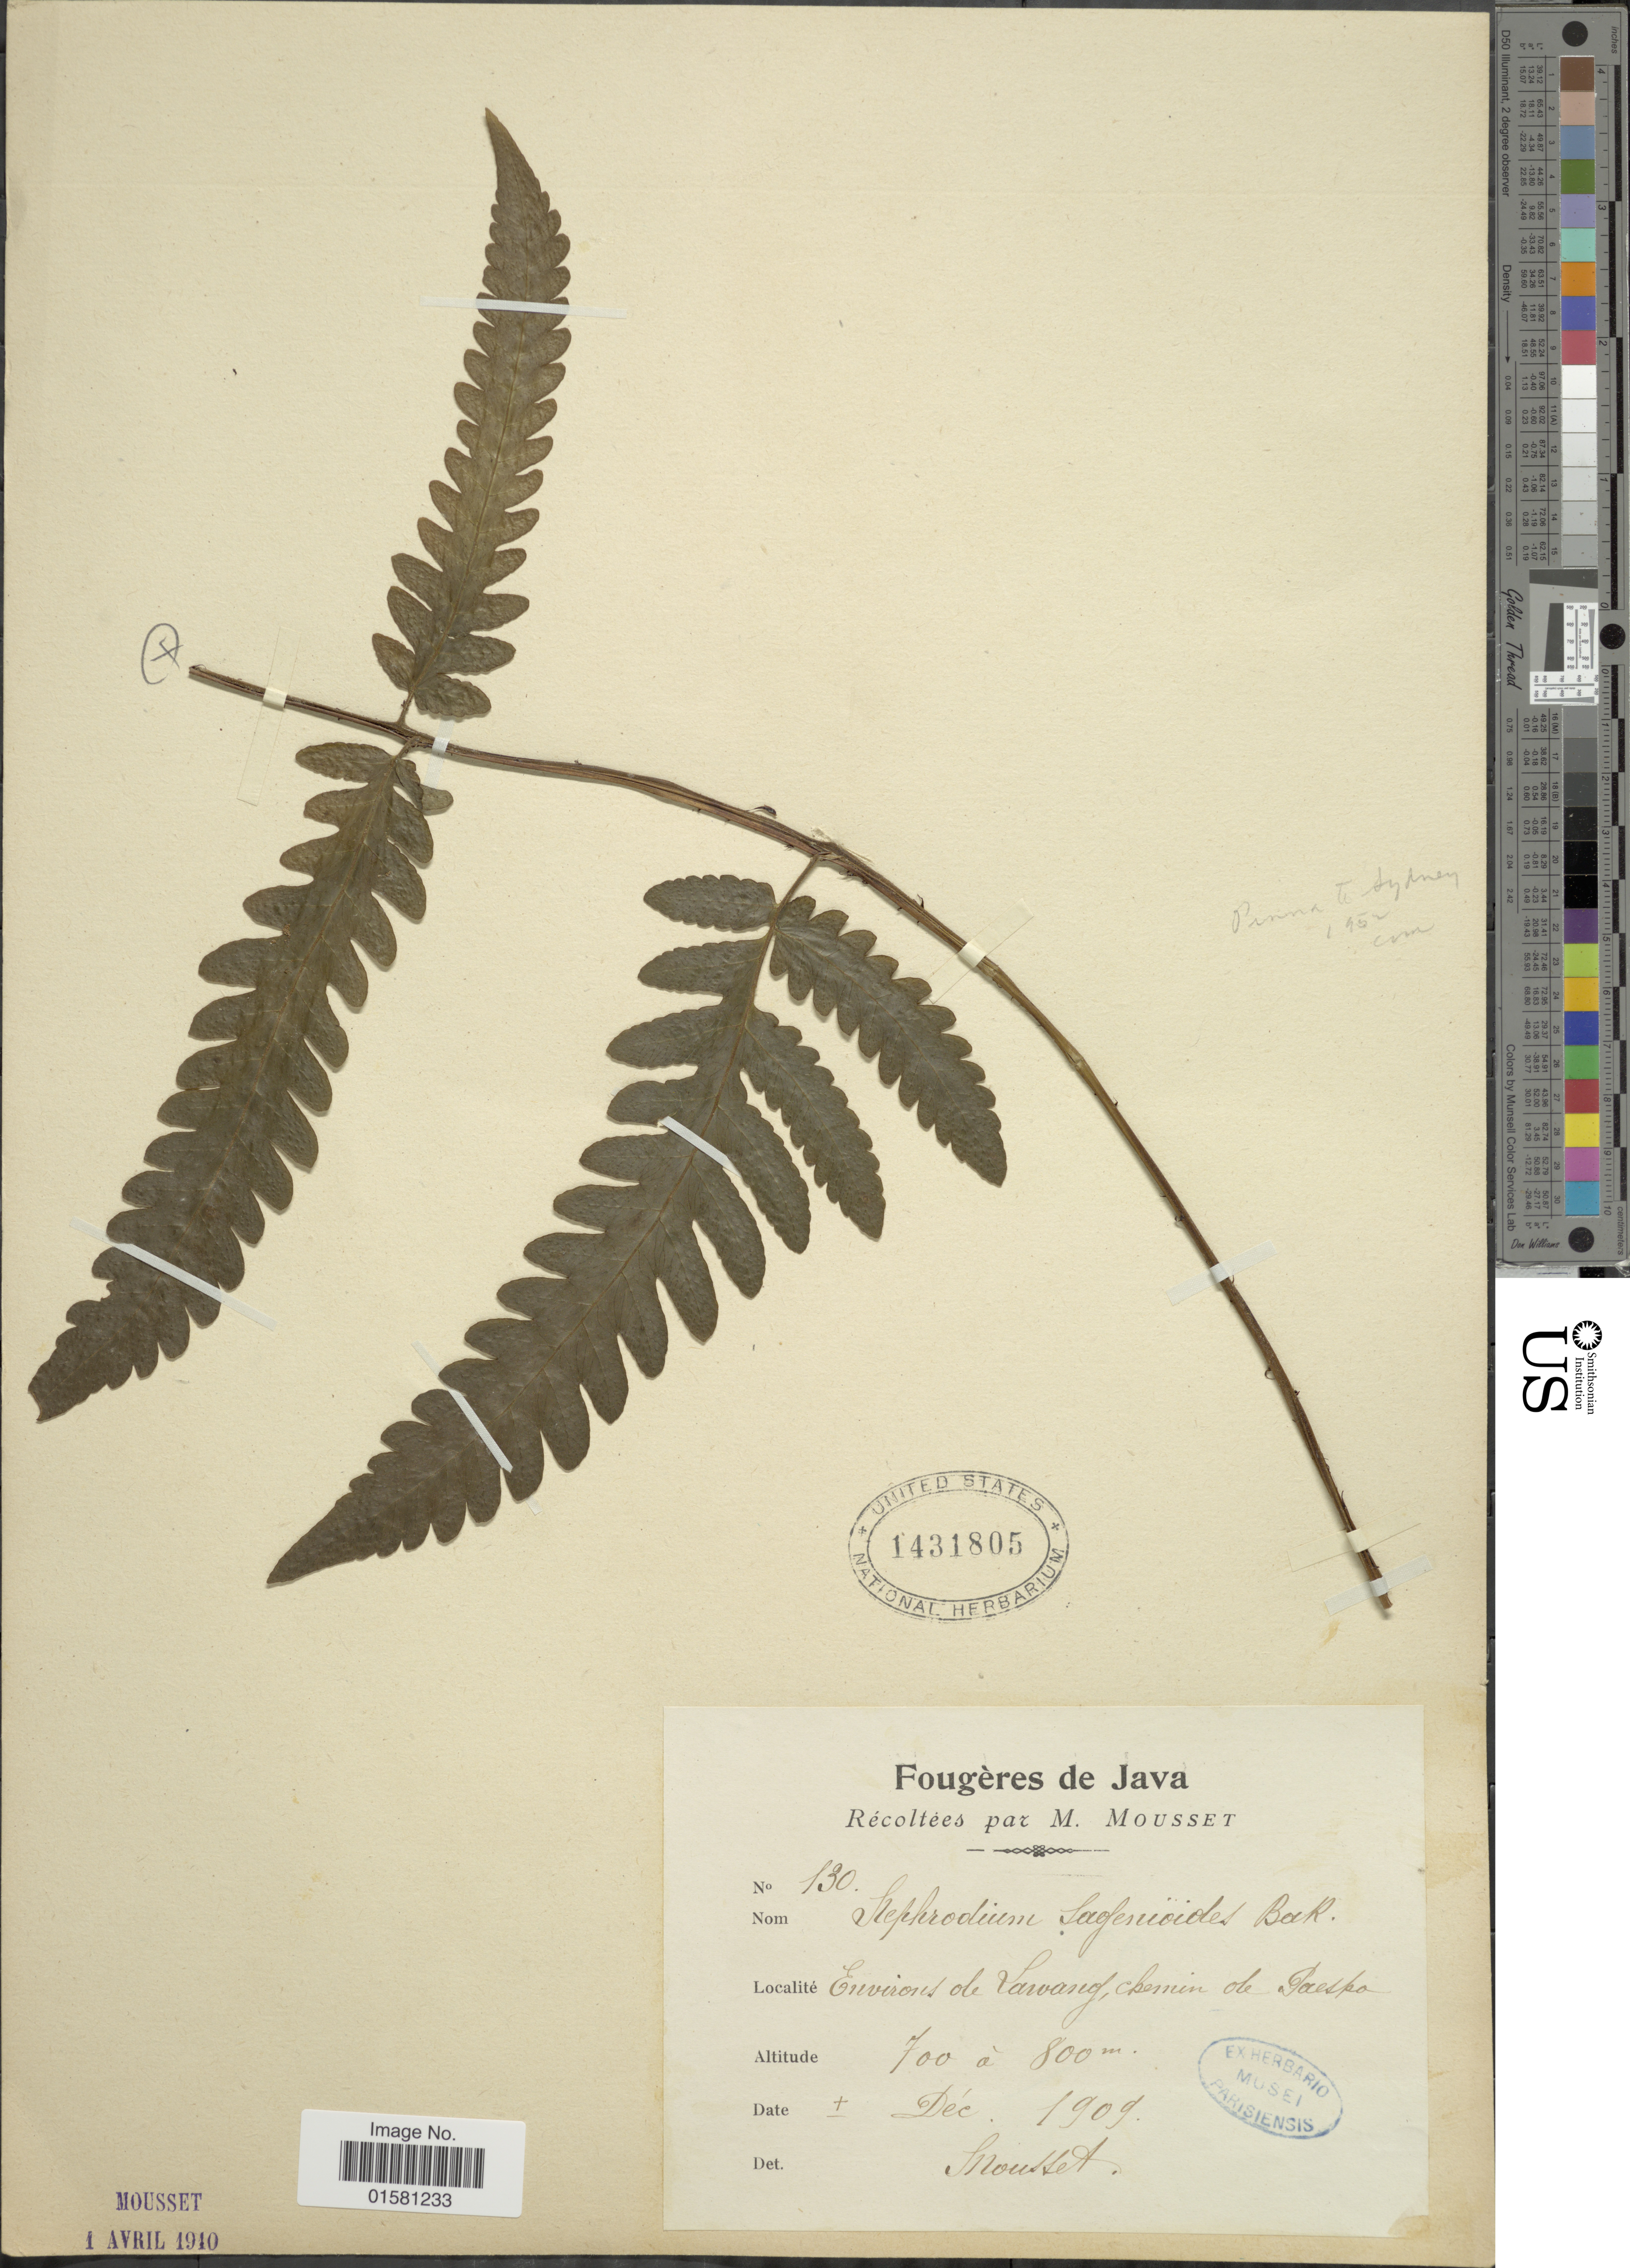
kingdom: Plantae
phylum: Tracheophyta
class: Polypodiopsida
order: Polypodiales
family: Tectariaceae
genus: Tectaria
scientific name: Tectaria sagenioides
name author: (Mett.) Christenh.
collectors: M. Mousset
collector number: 130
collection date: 1909-12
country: Indonesia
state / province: Java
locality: Environ de Lawang, Chemin ole Gaespo [interpreted]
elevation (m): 700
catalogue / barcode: US 1431805